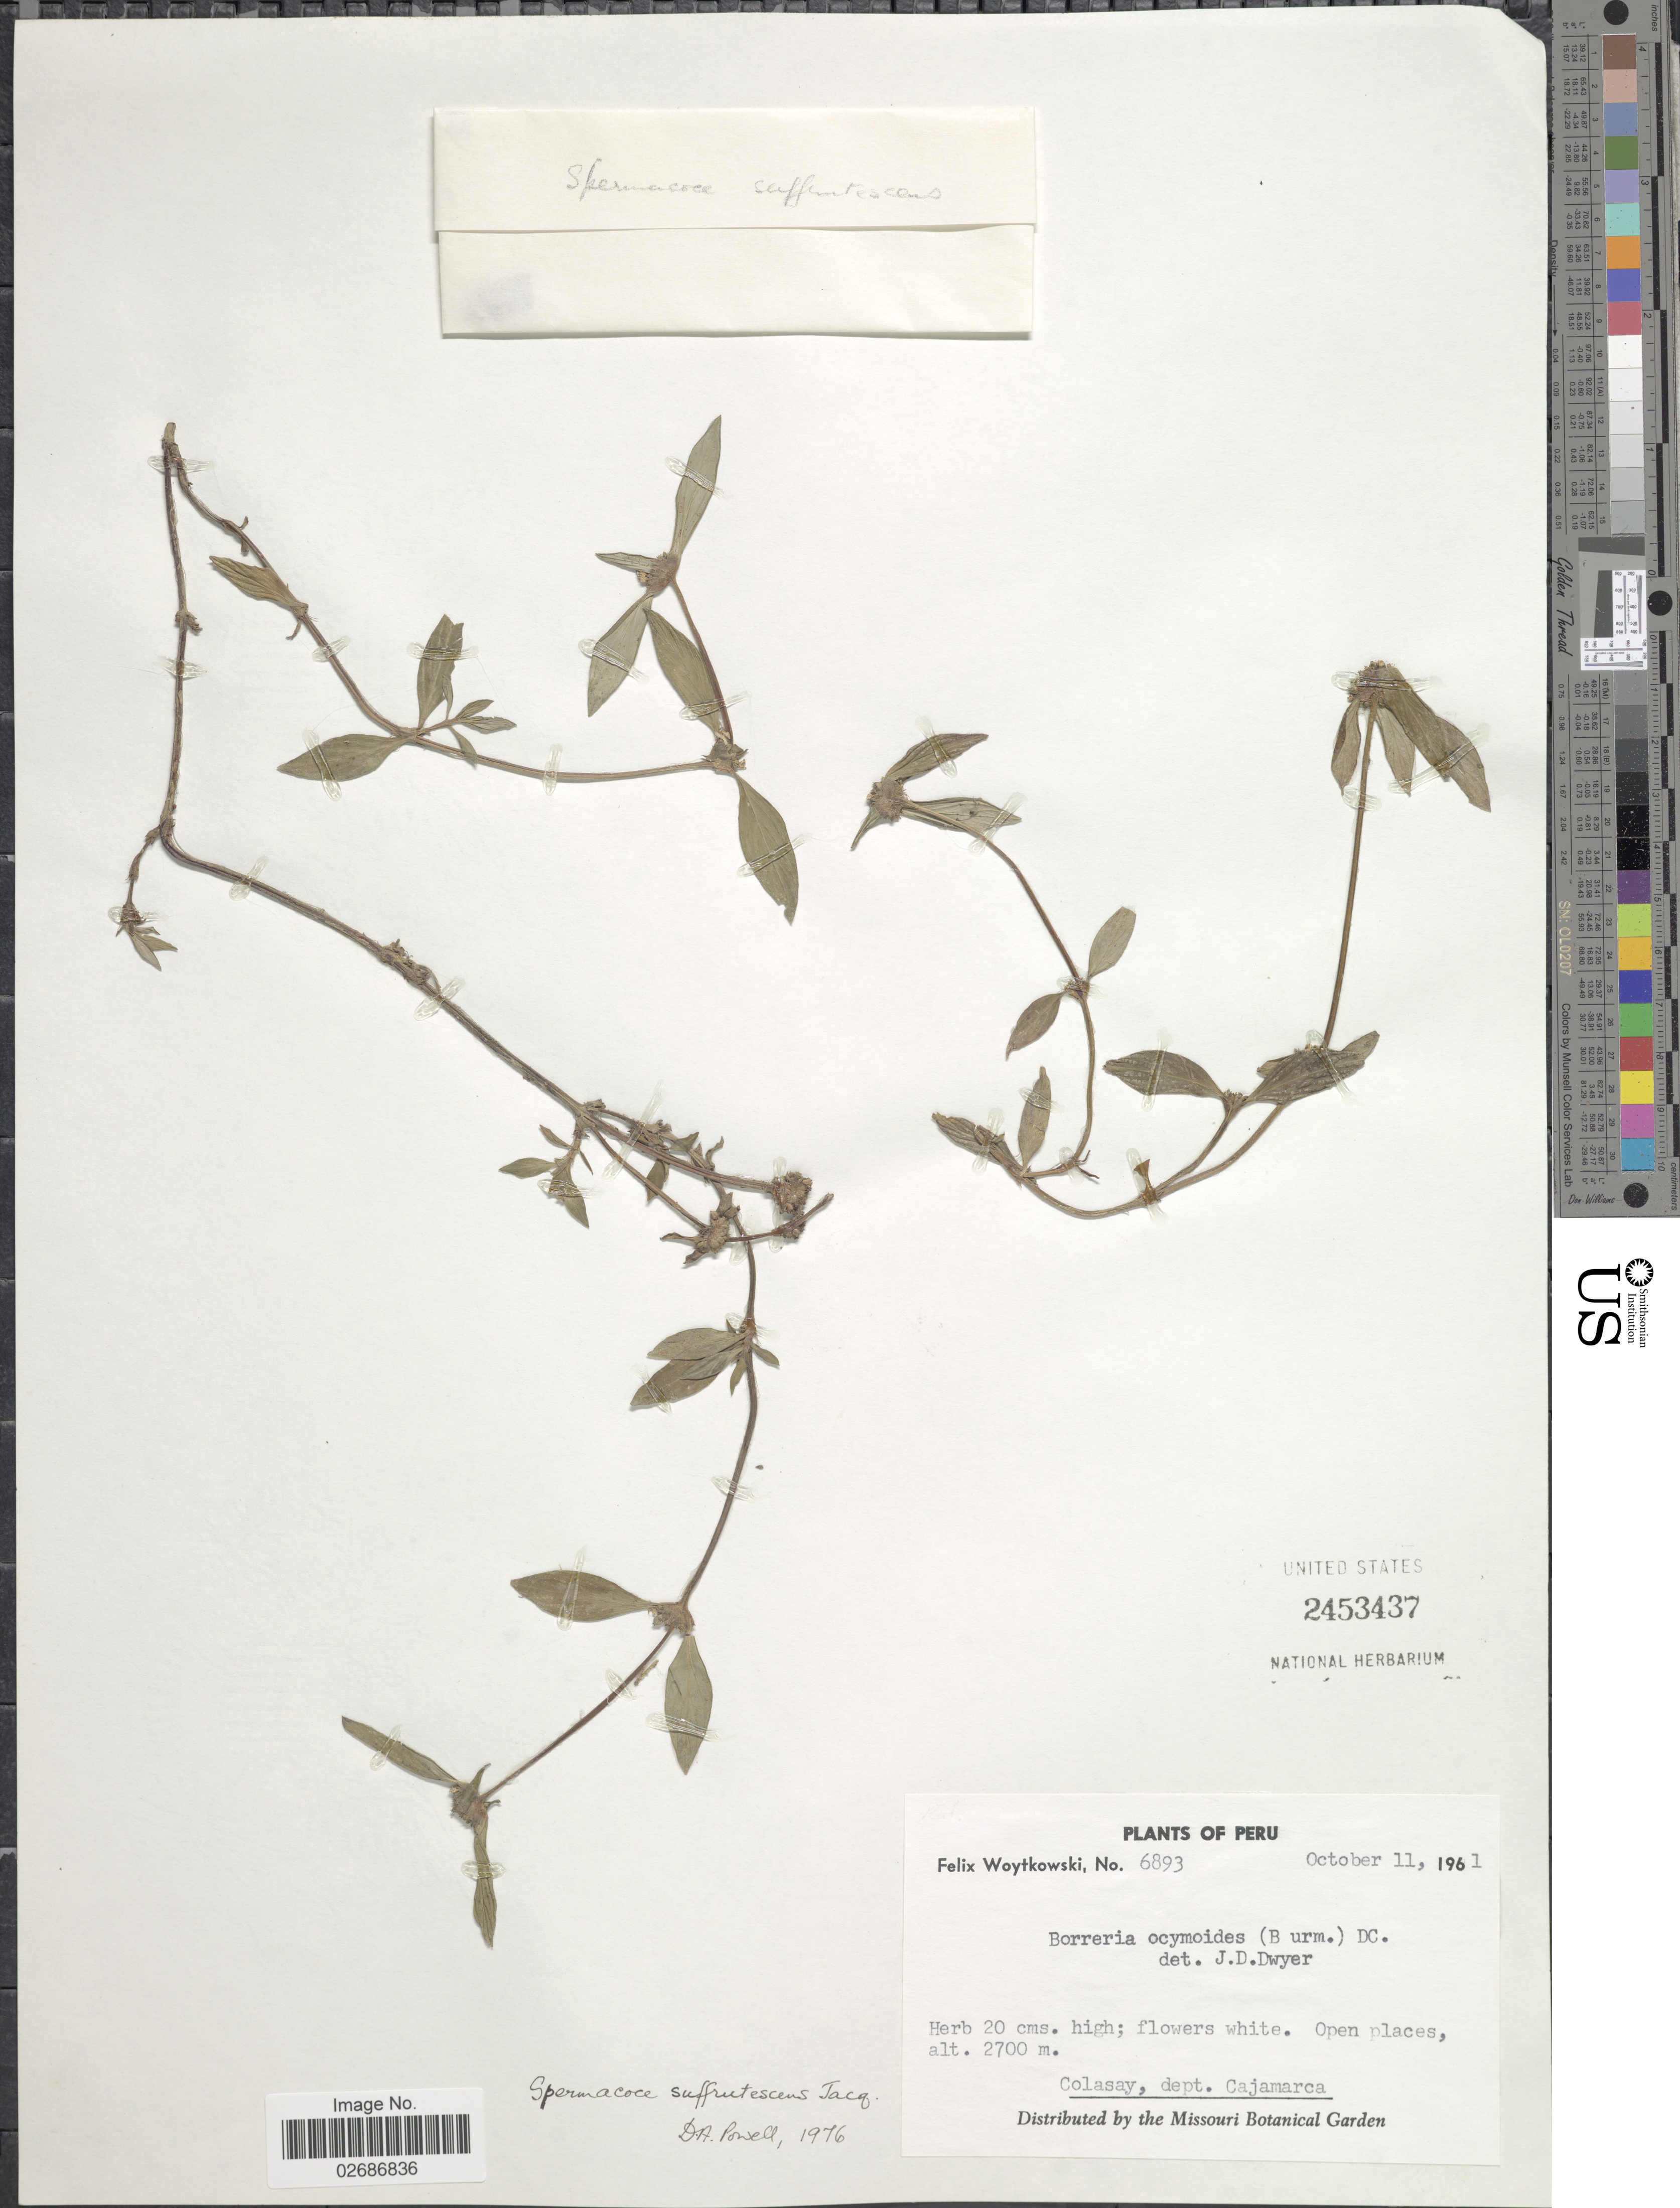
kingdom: Plantae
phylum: Tracheophyta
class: Magnoliopsida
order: Gentianales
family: Rubiaceae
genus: Borreria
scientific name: Borreria remota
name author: (Lam.) Bacigalupo & E.L. Cabral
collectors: F. Woytkowski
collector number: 6893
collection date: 1961-10-11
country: Peru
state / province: Cajamarca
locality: Open places, Colasay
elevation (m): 2700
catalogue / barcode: US 2453437